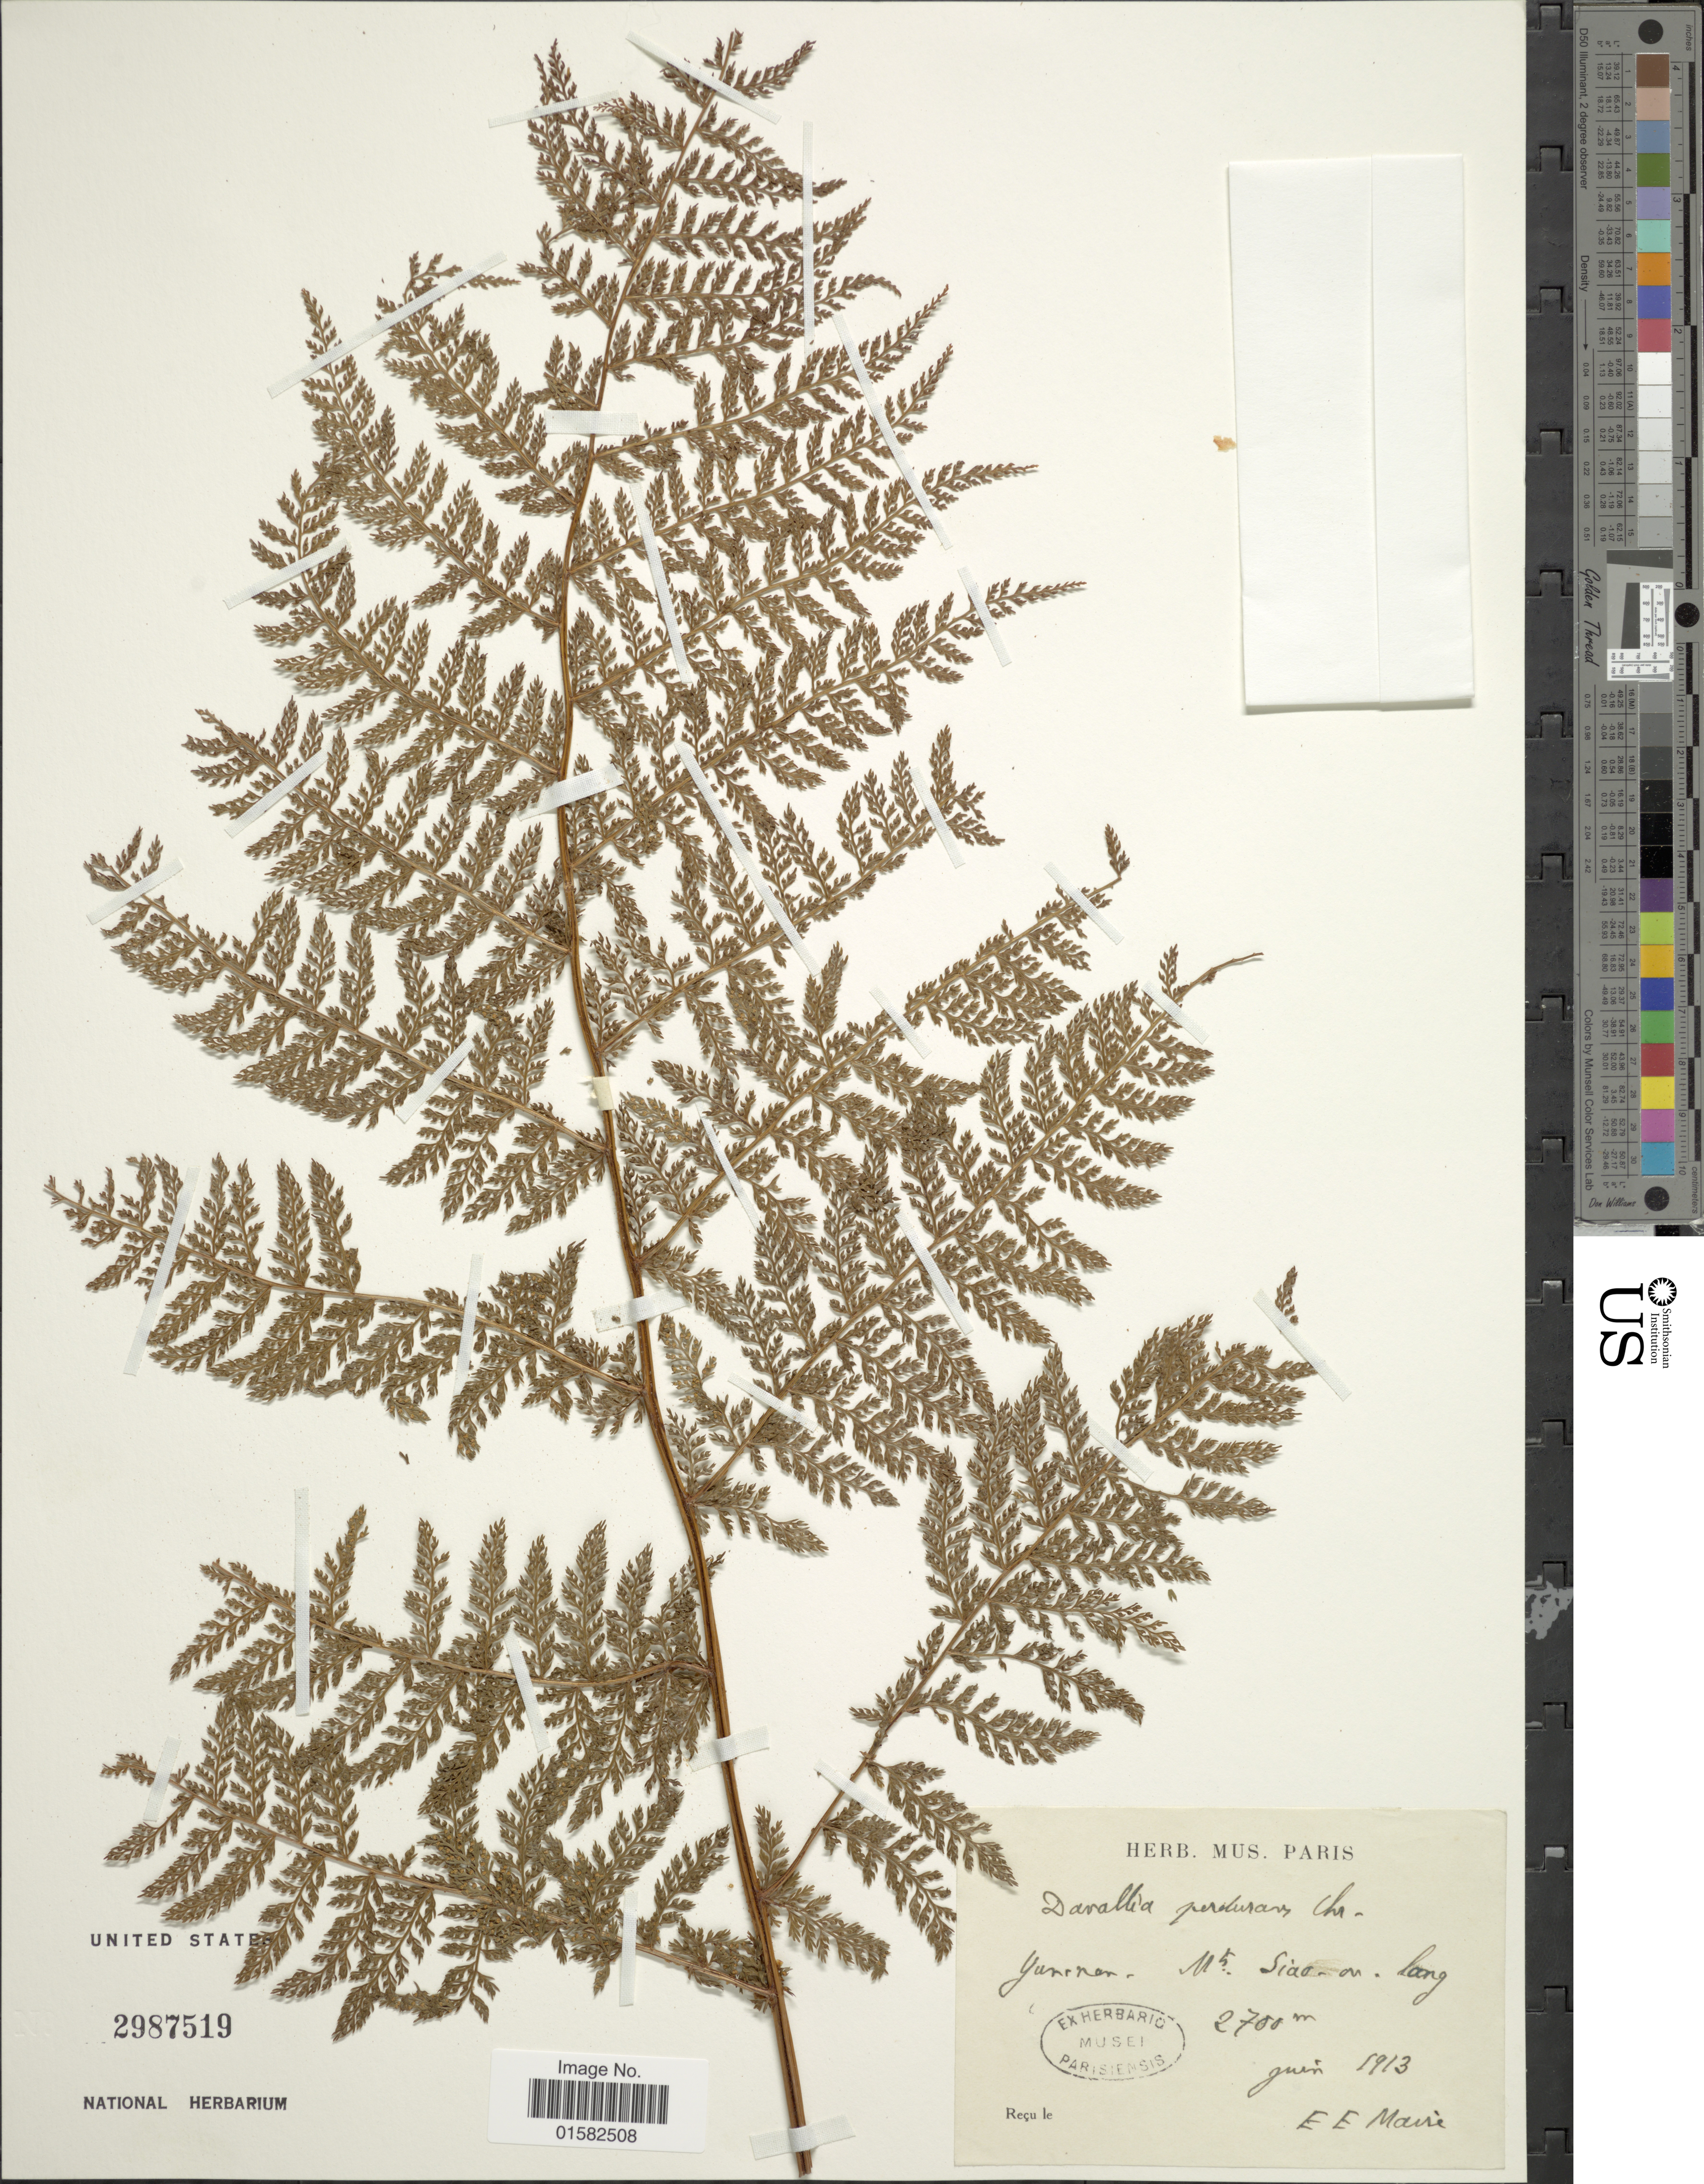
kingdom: Plantae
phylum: Tracheophyta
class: Polypodiopsida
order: Polypodiales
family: Davalliaceae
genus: Araiostegiella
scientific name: Araiostegiella perdurans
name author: (Christ) M. Kato & Tsutsumi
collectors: E. E. Maire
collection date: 1913-06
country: China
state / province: Yunnan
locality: Mt. Siae on lang [interpreted]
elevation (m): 2700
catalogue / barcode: US 2987519